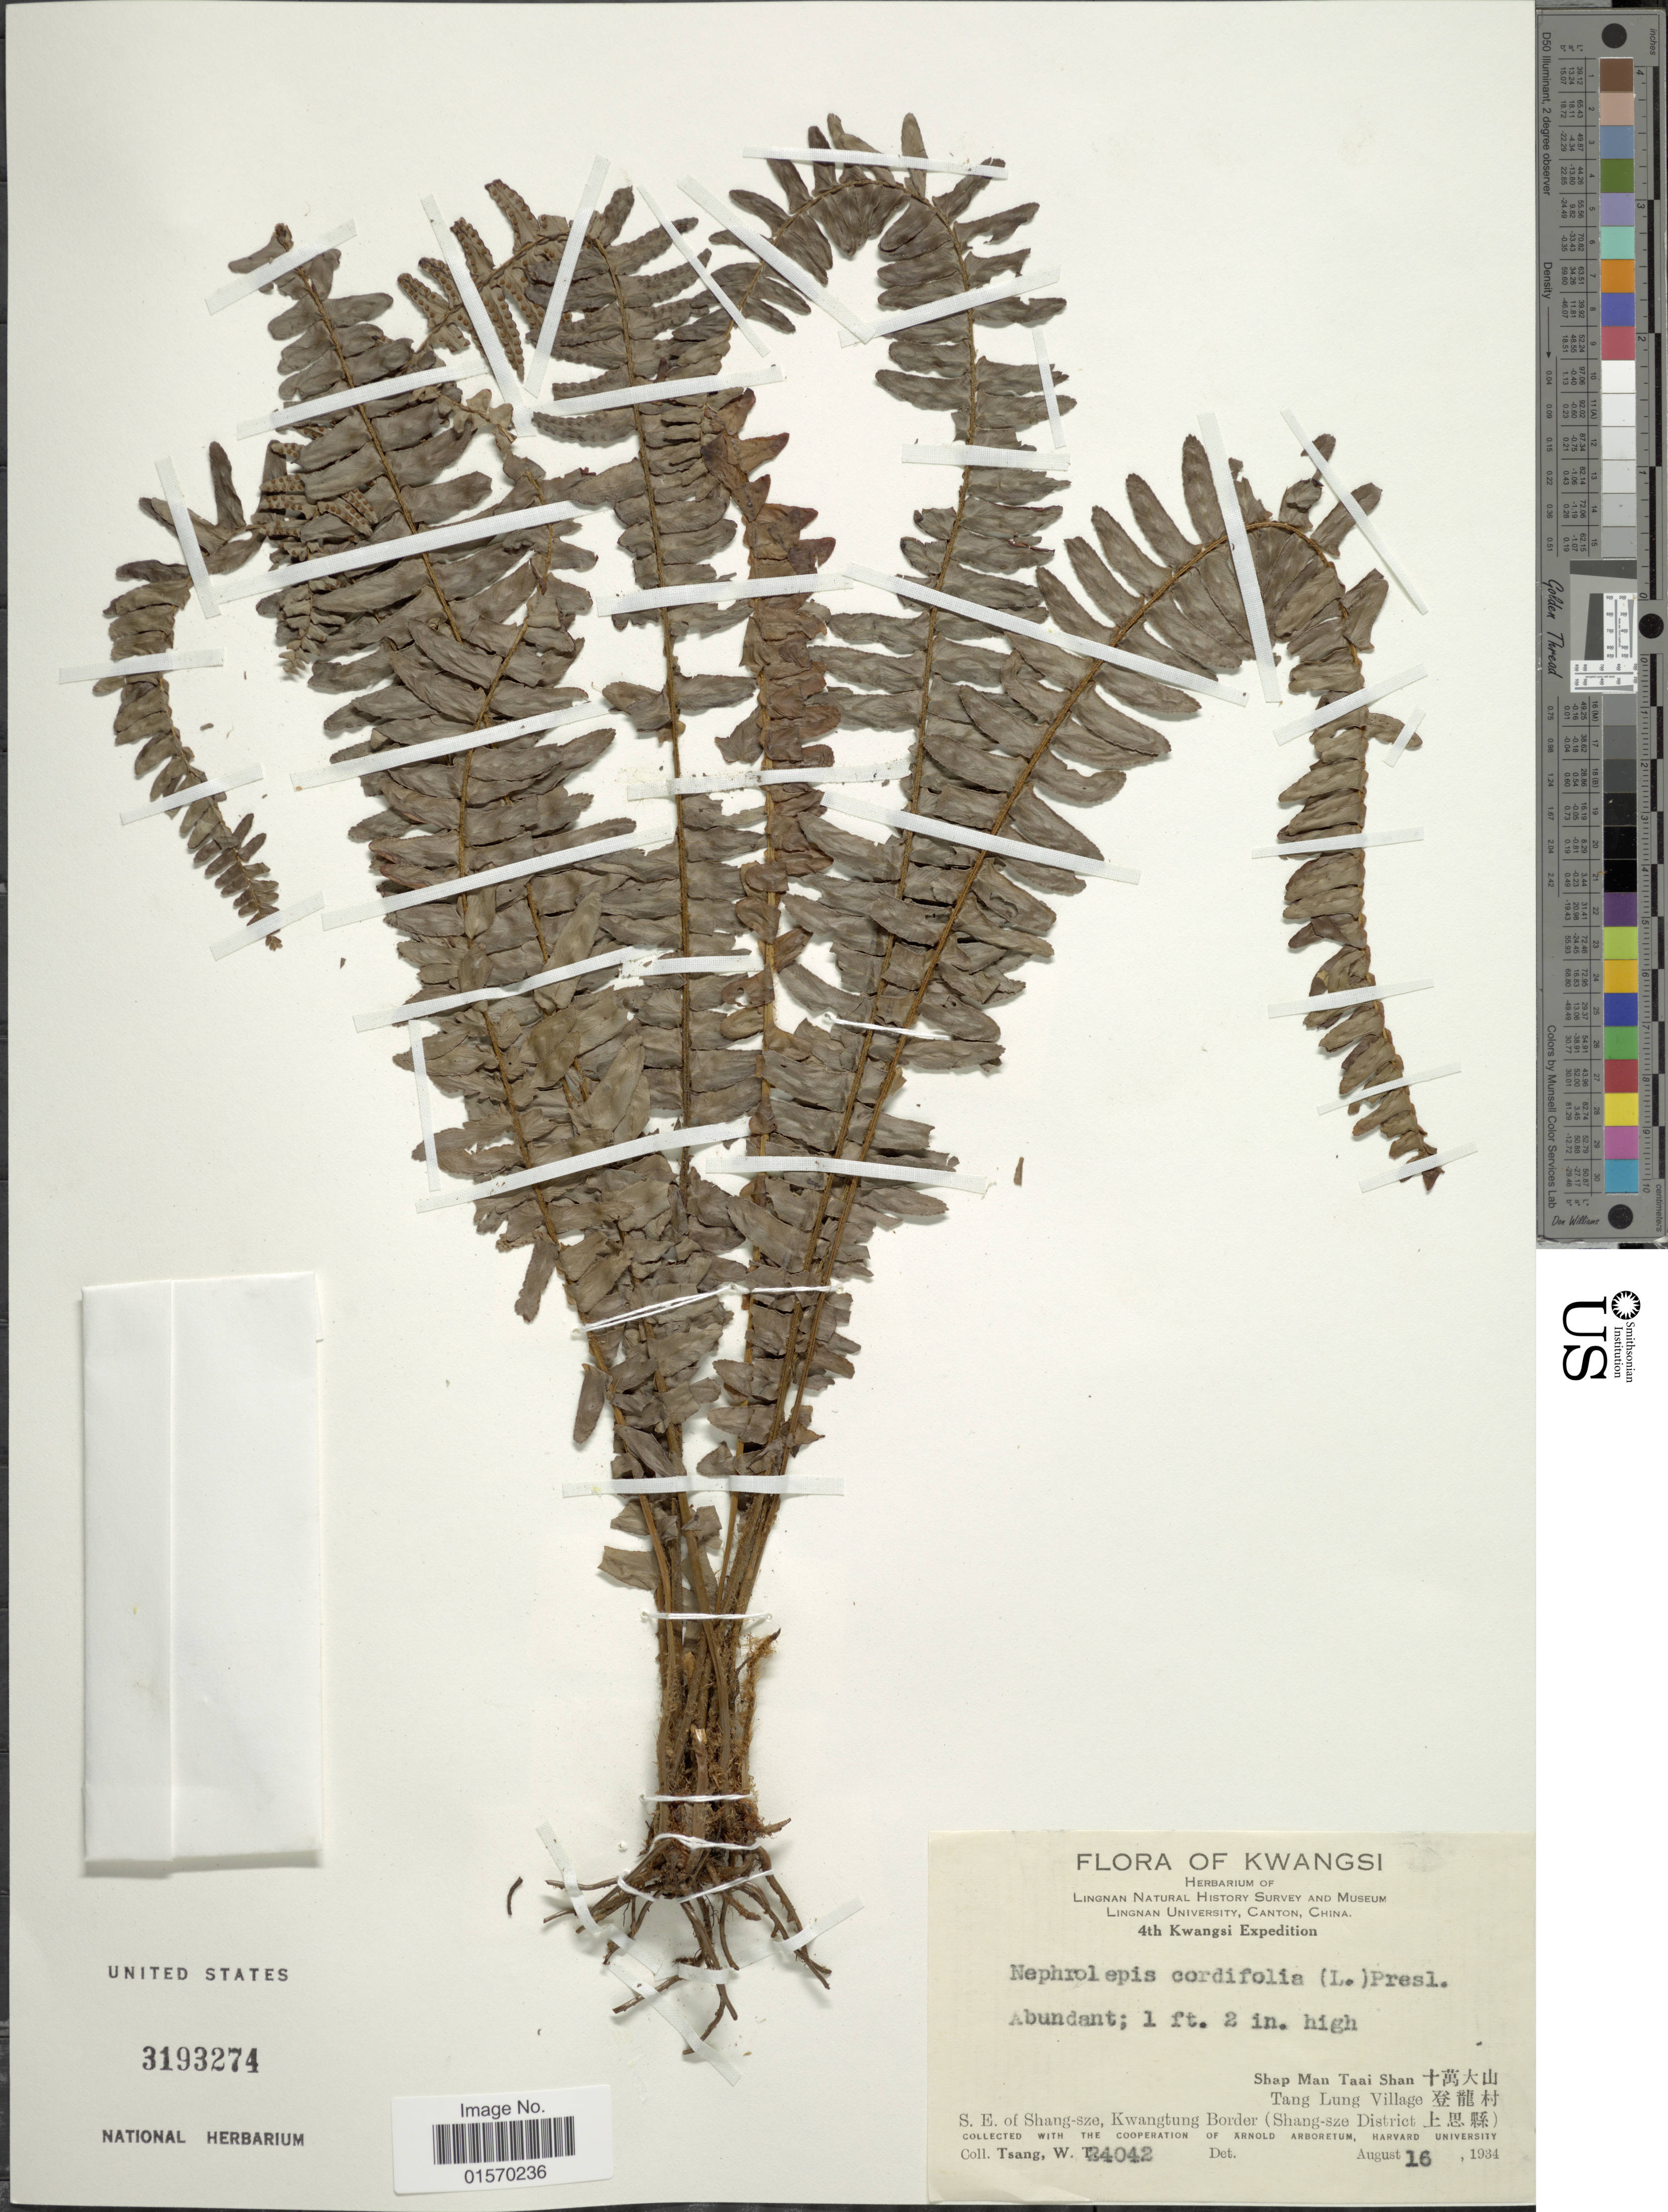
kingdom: Plantae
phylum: Tracheophyta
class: Polypodiopsida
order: Polypodiales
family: Nephrolepidaceae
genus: Nephrolepis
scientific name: Nephrolepis cordifolia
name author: (L.) C. Presl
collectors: W. T. Tsang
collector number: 24042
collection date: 1934-08-16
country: China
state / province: Guangxi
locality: Kwangsi. Shap Man Taai Shan. Tang Lung Village. S. E. of Shang-sze, Kwantung Border (Shang-sze District)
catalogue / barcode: US 3193274